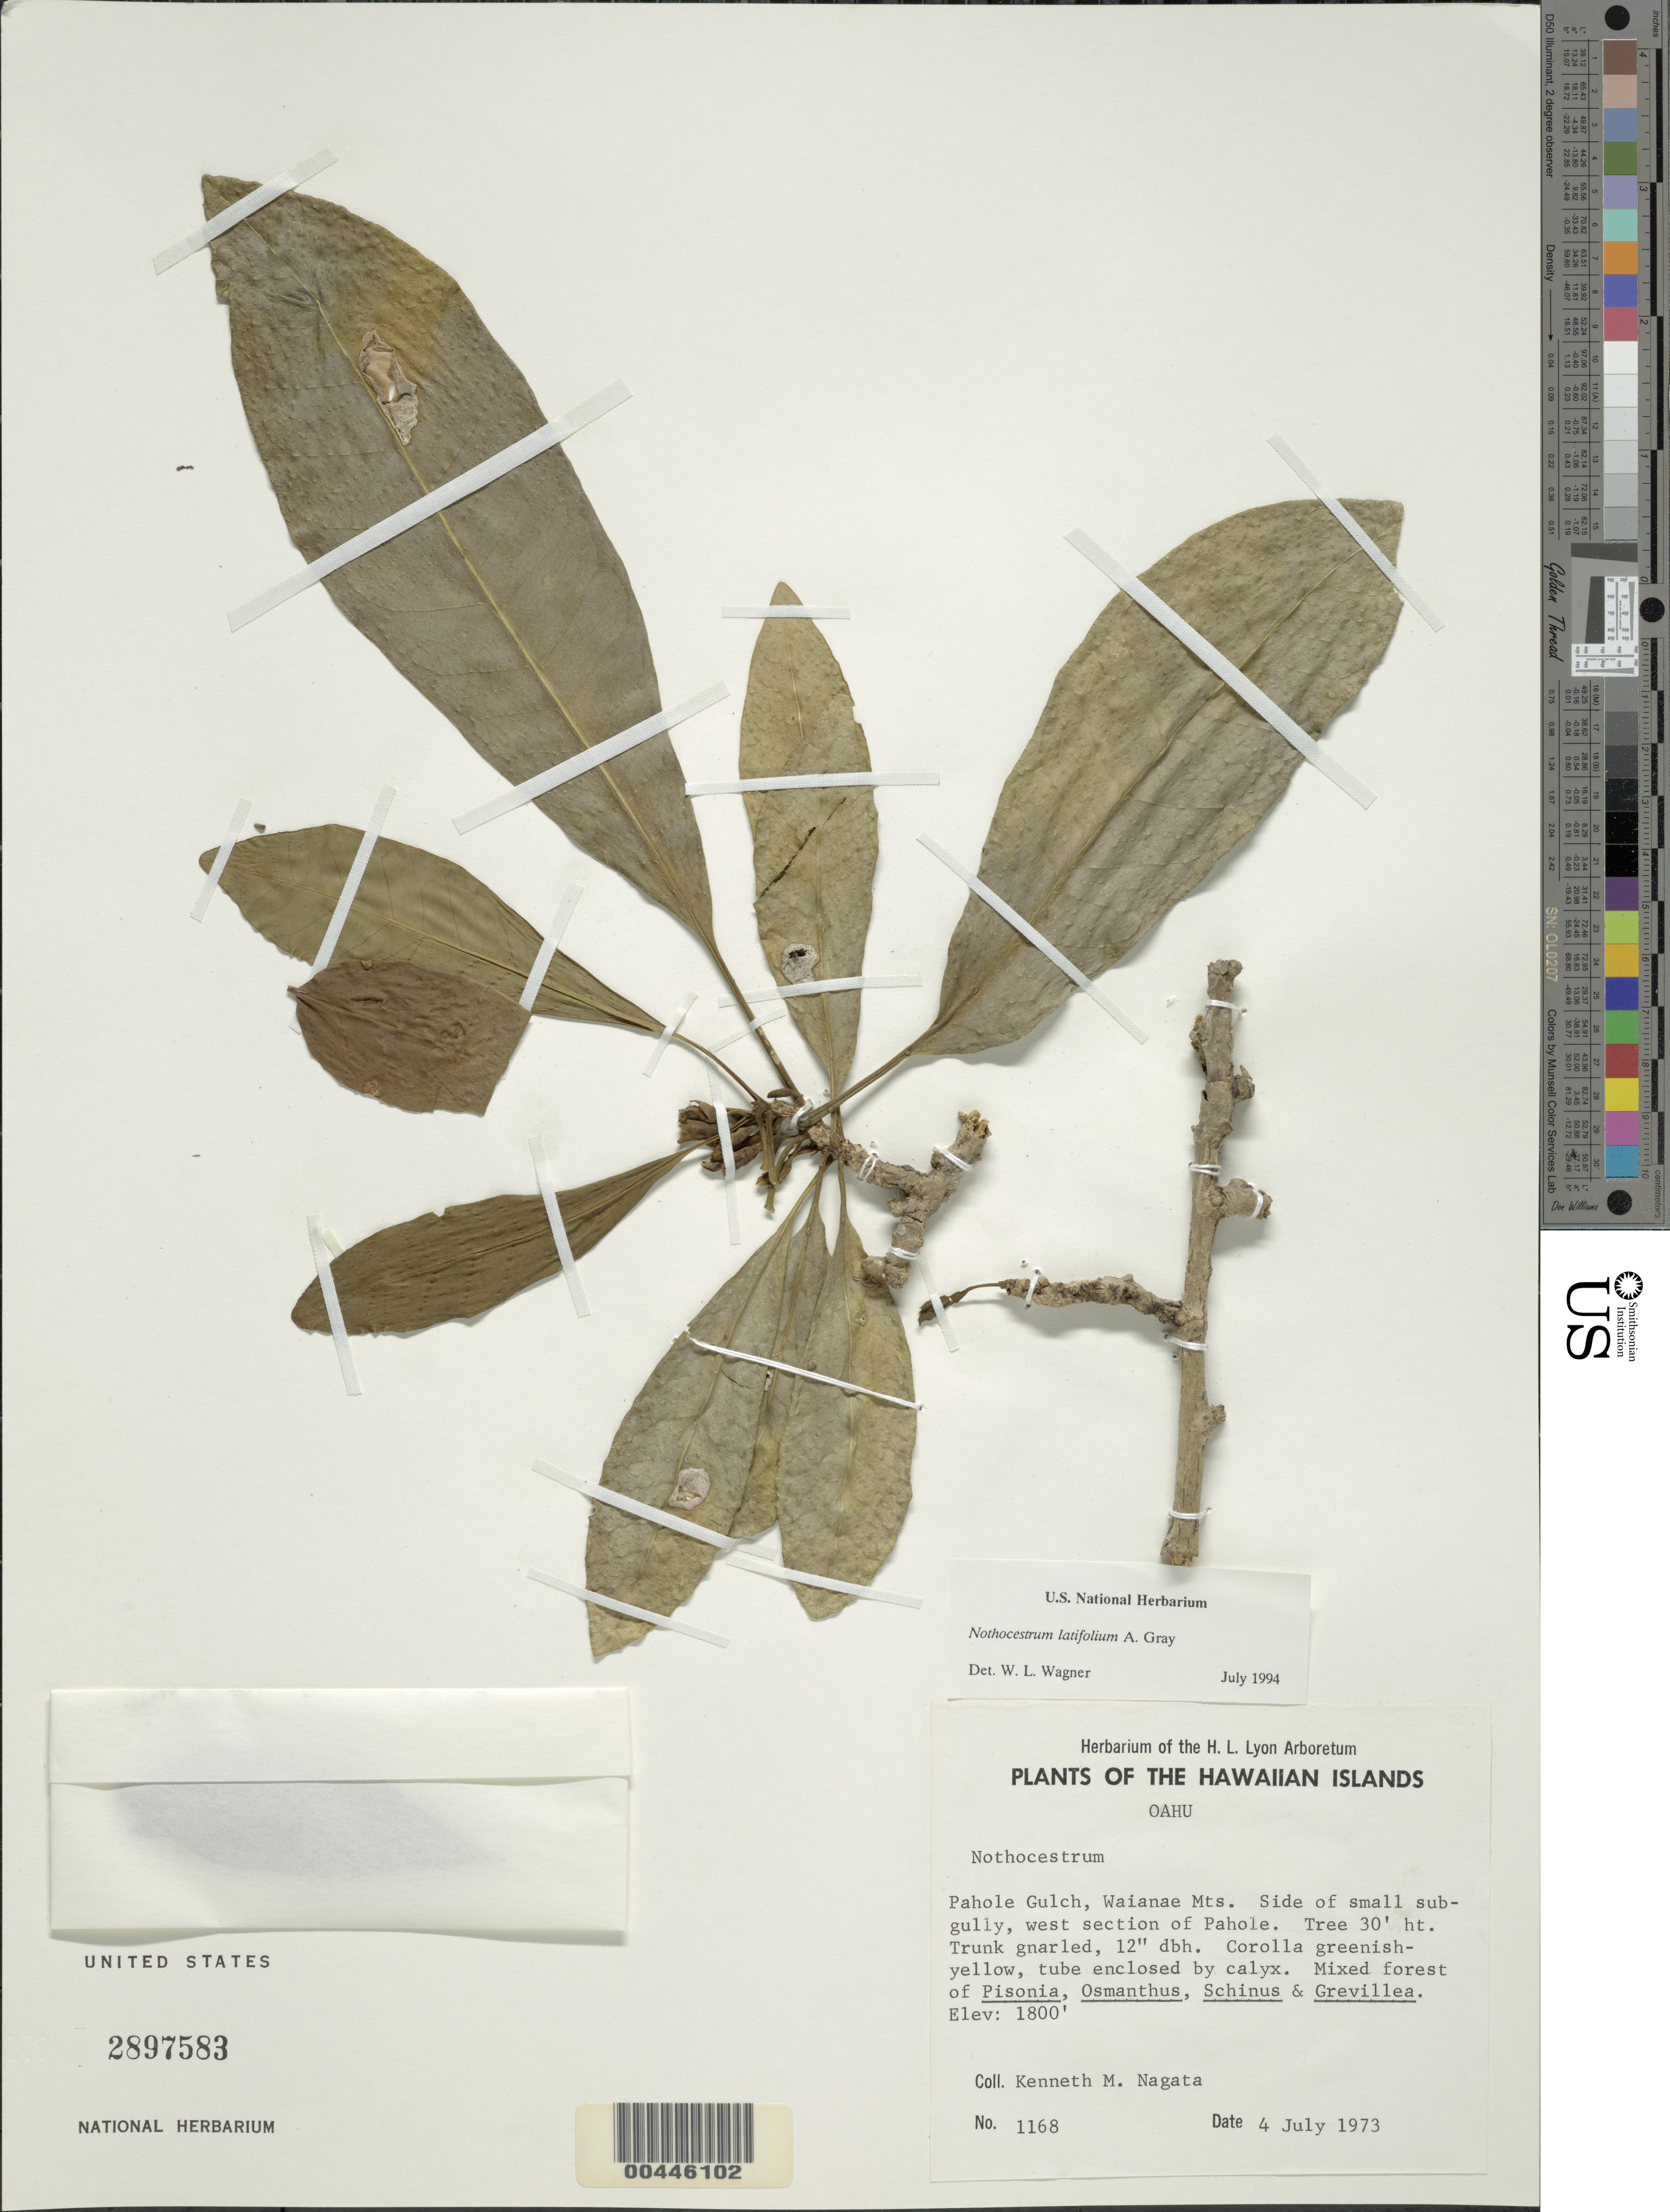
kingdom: Plantae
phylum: Tracheophyta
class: Magnoliopsida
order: Solanales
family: Solanaceae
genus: Nothocestrum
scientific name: Nothocestrum latifolium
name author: A. Gray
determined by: Wagner, W. L., (BOT), Smithsonian Institution - National Museum of Natural History (UNITED STATES)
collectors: K. Nagata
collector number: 1168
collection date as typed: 4 Jul 1973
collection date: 1973-07-04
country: United States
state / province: Hawaii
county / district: Honolulu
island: Oahu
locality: Pahole Gulch, Waianae Mts., W section of Pahole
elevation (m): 549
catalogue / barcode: US 2897583